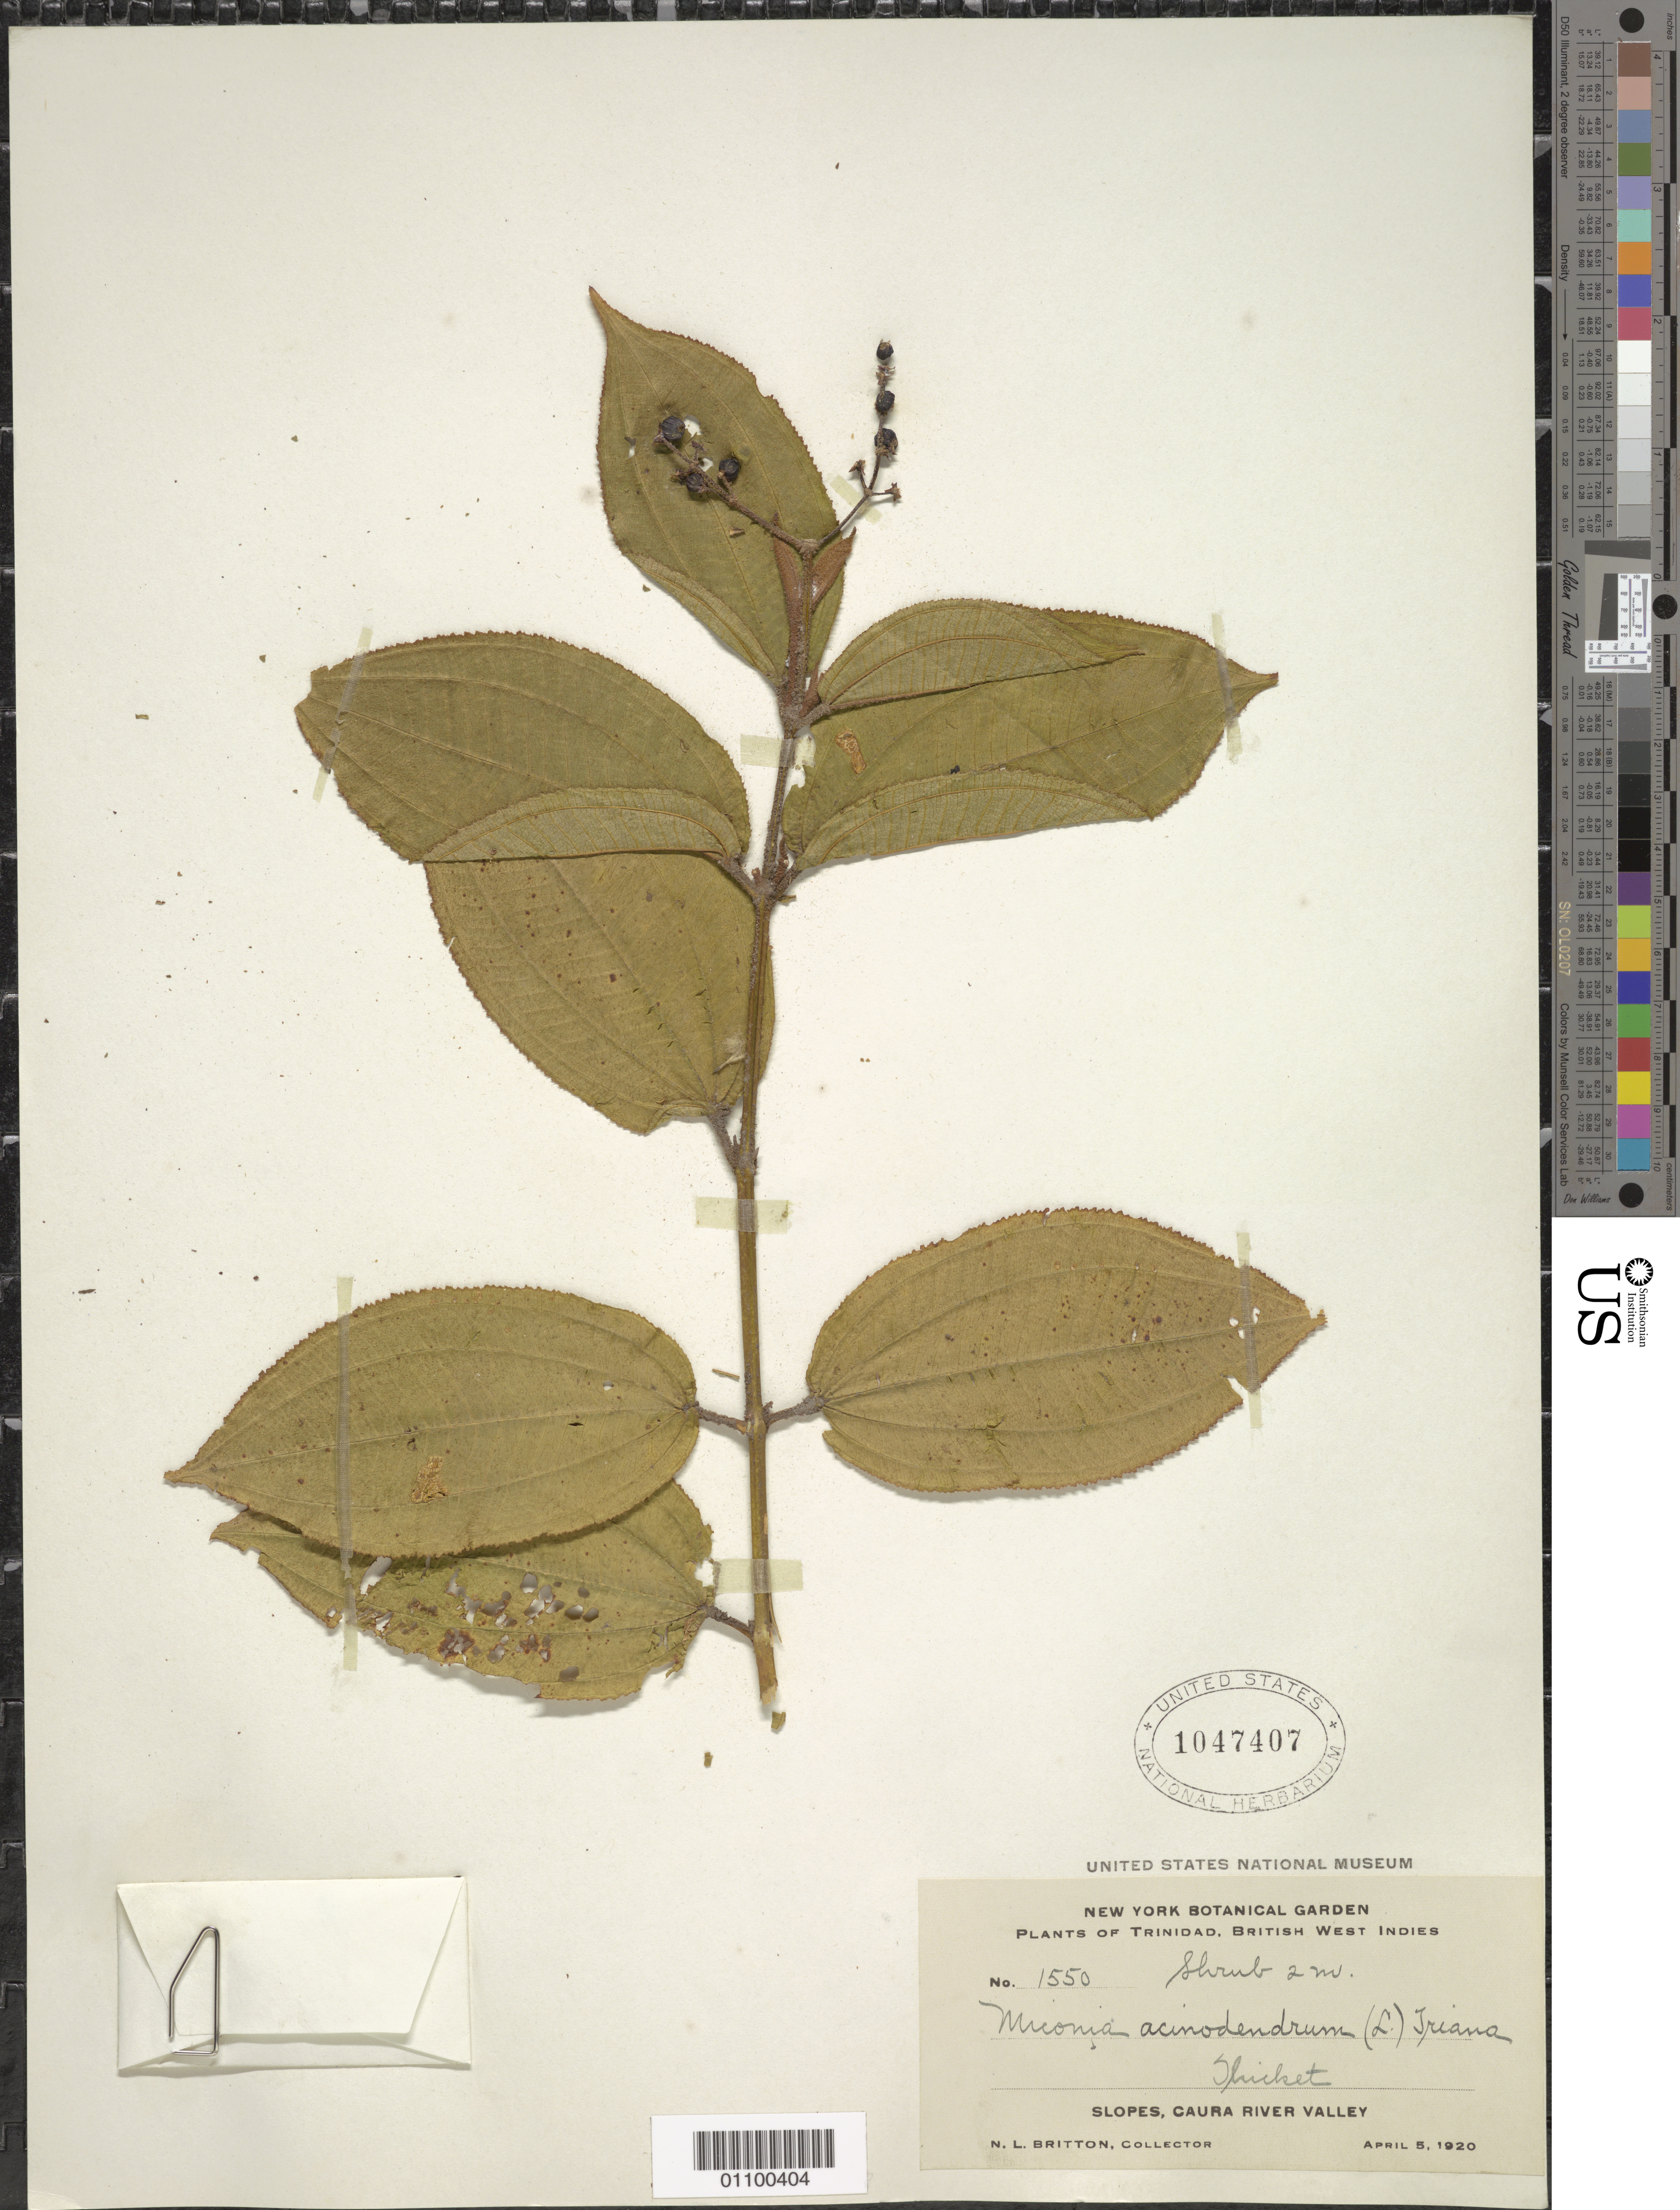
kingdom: Plantae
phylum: Tracheophyta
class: Magnoliopsida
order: Myrtales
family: Melastomataceae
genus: Miconia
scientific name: Miconia acinodendron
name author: (L.) Sweet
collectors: N. Britton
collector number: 1550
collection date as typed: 05 Apr 1920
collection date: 1920-04-05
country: Trinidad and Tobago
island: Trinidad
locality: Slopes, Caura River Valley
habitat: thicket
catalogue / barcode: US 1047407